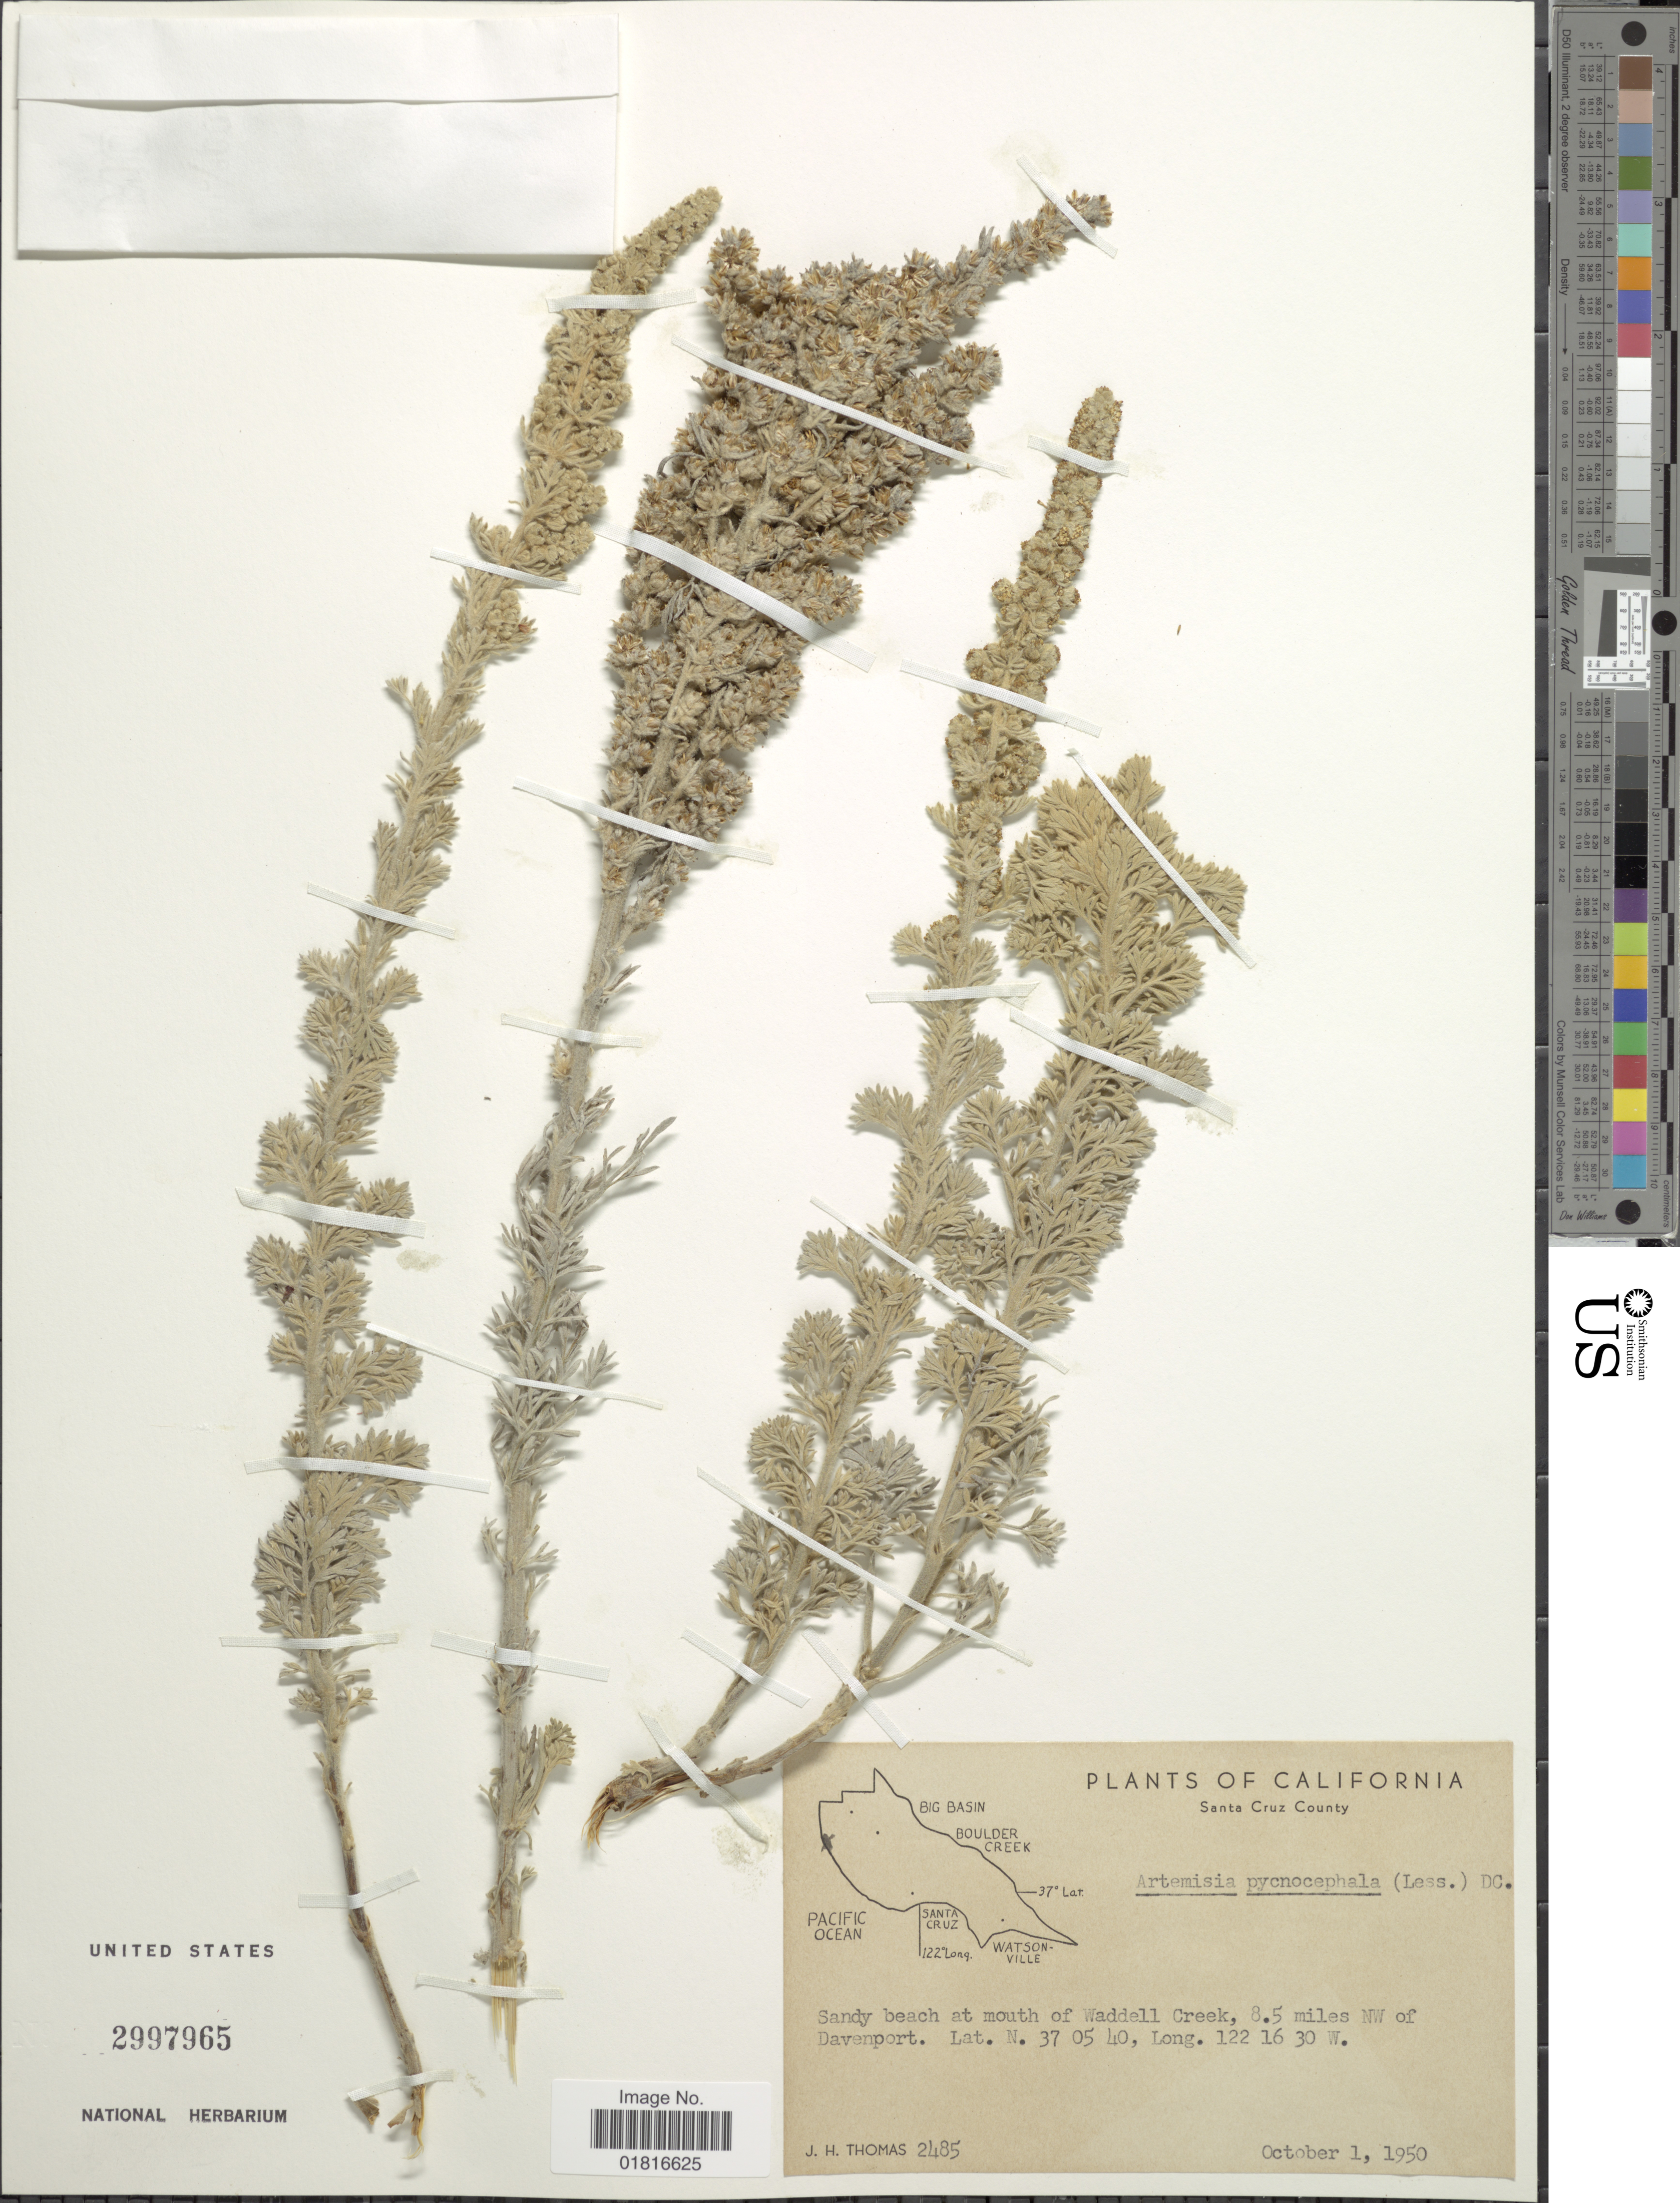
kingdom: Plantae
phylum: Tracheophyta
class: Magnoliopsida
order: Asterales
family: Asteraceae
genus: Artemisia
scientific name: Artemisia pycnocephala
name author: DC.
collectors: J. H. Thomas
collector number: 2485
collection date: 1950-10-01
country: United States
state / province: California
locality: Sandy beach at mouth of Waddel Creek, 8.5 miles NW of Davenport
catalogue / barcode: US 2997965